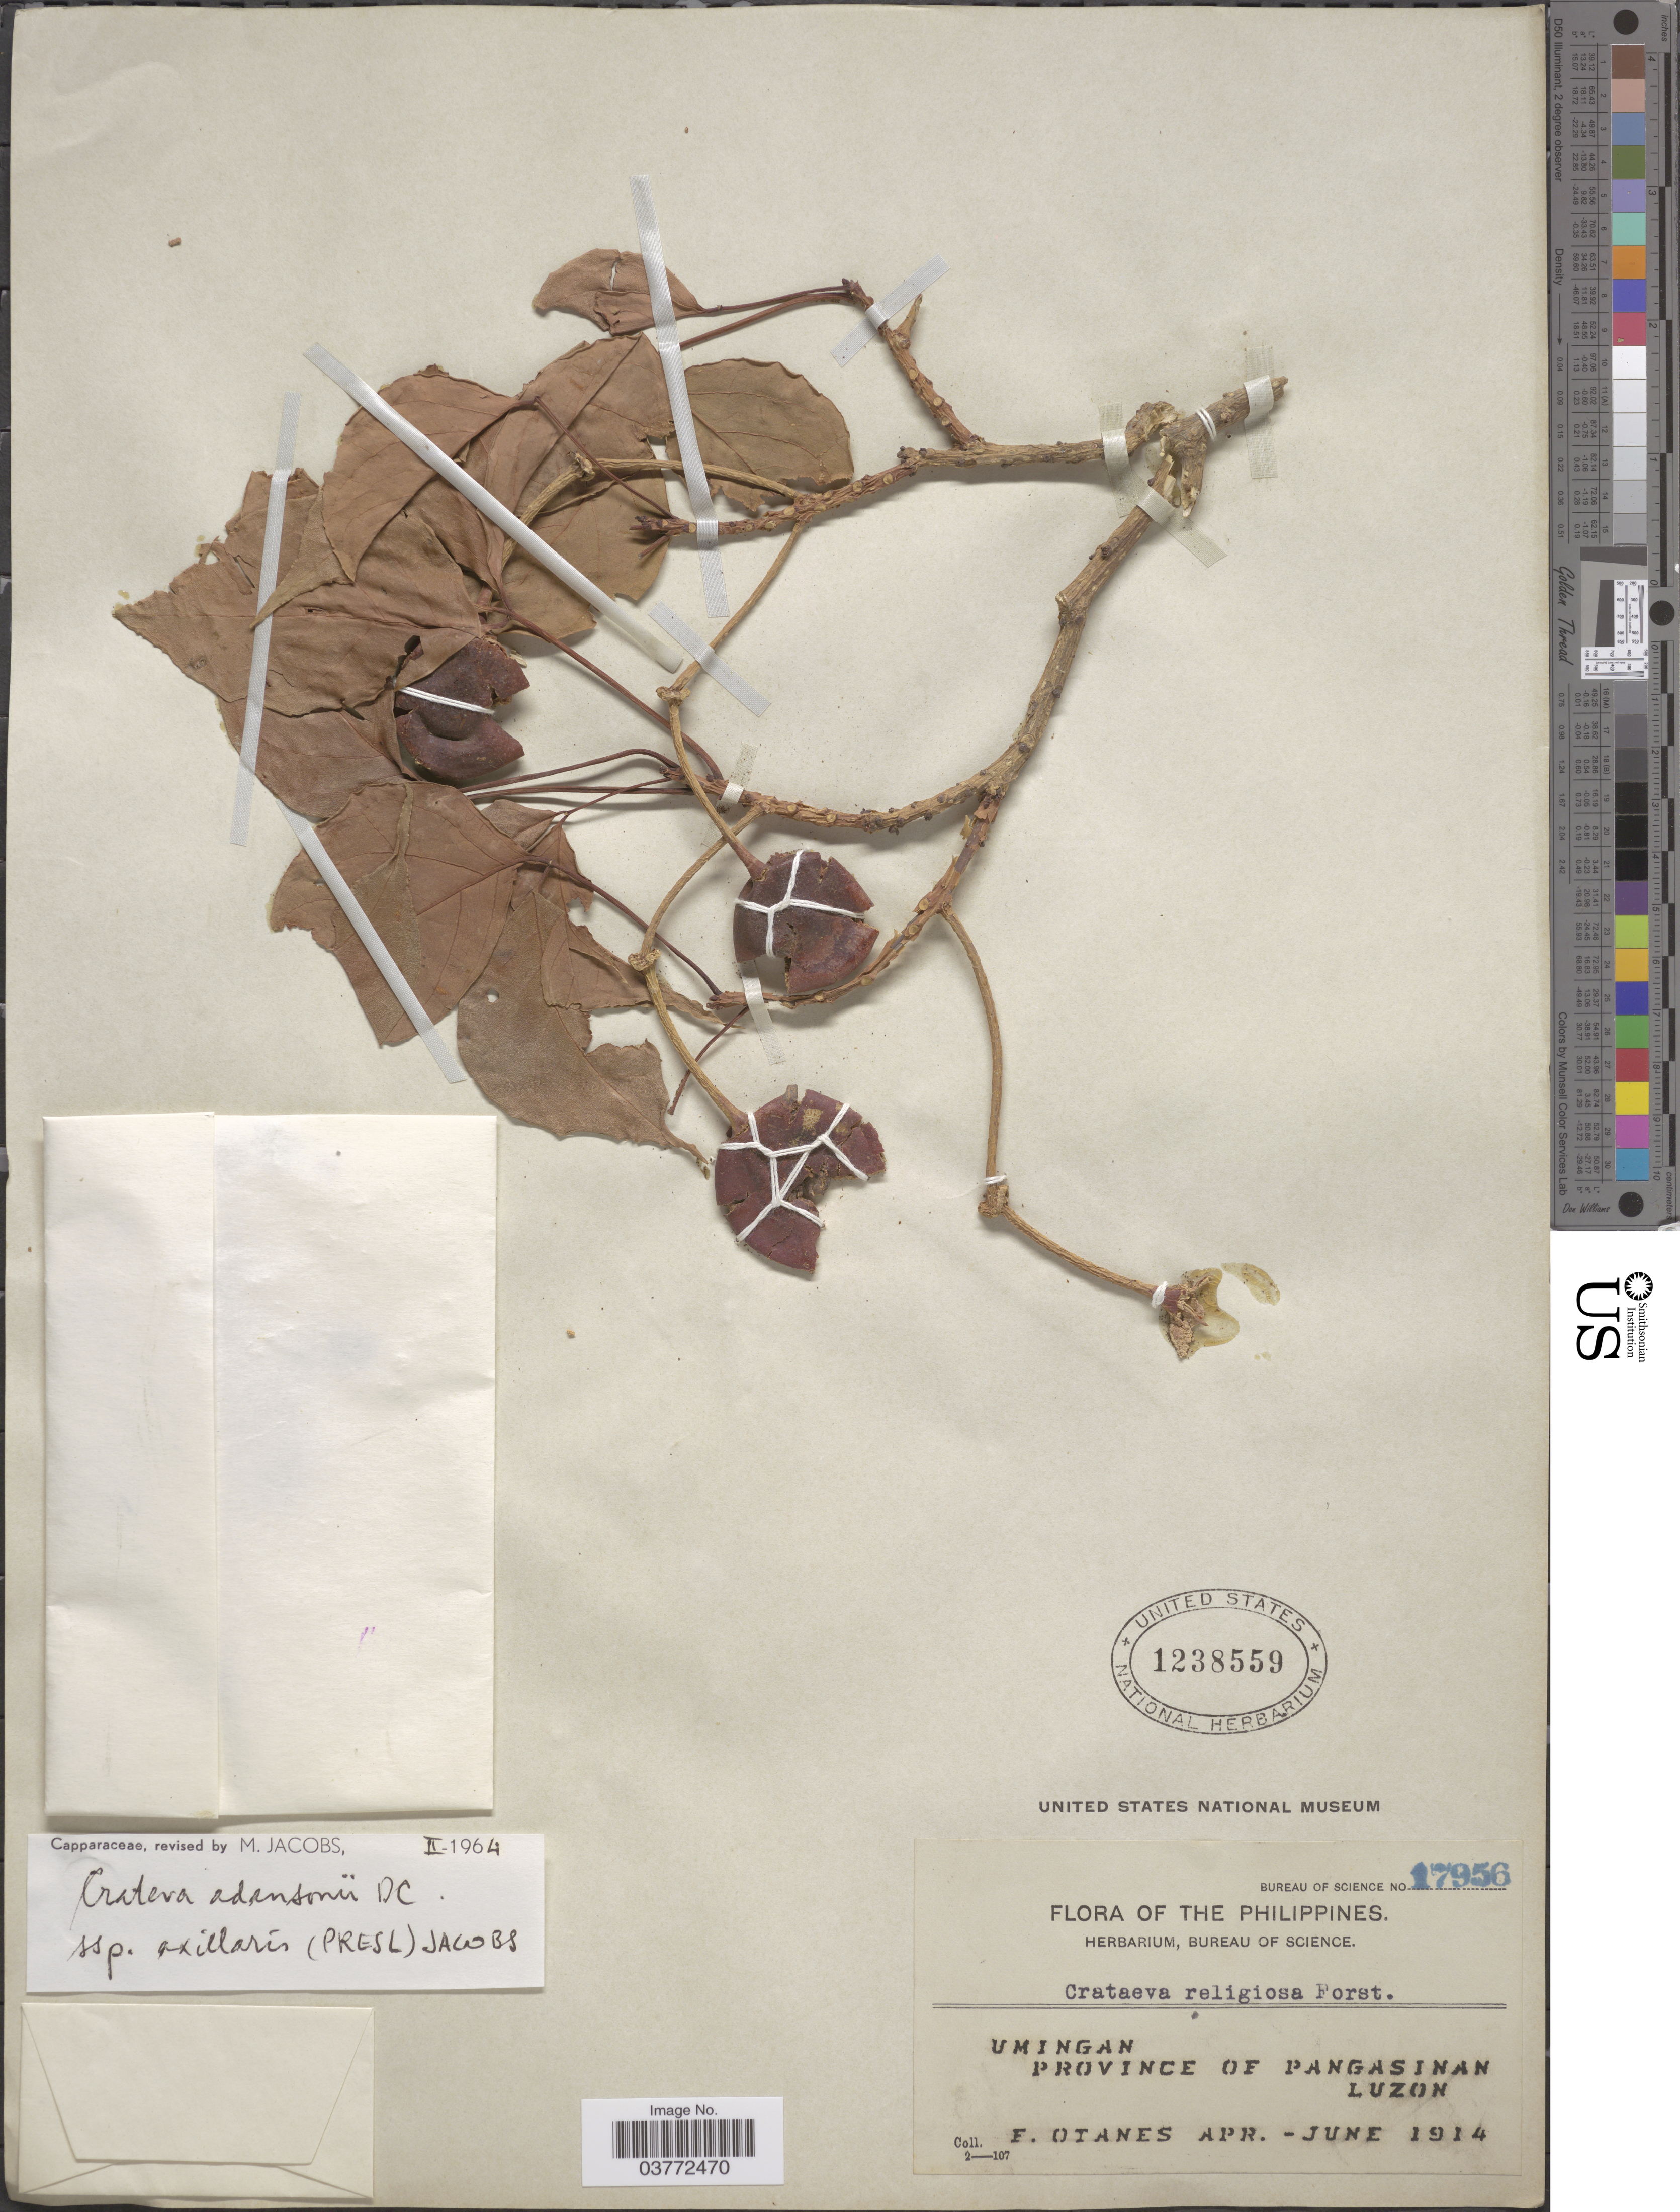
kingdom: Plantae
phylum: Tracheophyta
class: Magnoliopsida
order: Brassicales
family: Capparaceae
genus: Crateva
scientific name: Crateva adansonii subsp. axillaris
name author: (C. Presl) Jacobs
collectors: F. Q. Otanes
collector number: Bureau of Science 17956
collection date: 1914-04/1914-06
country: Philippines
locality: Umingan. Province of Pangasinan, Luzon.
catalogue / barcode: US 1238559